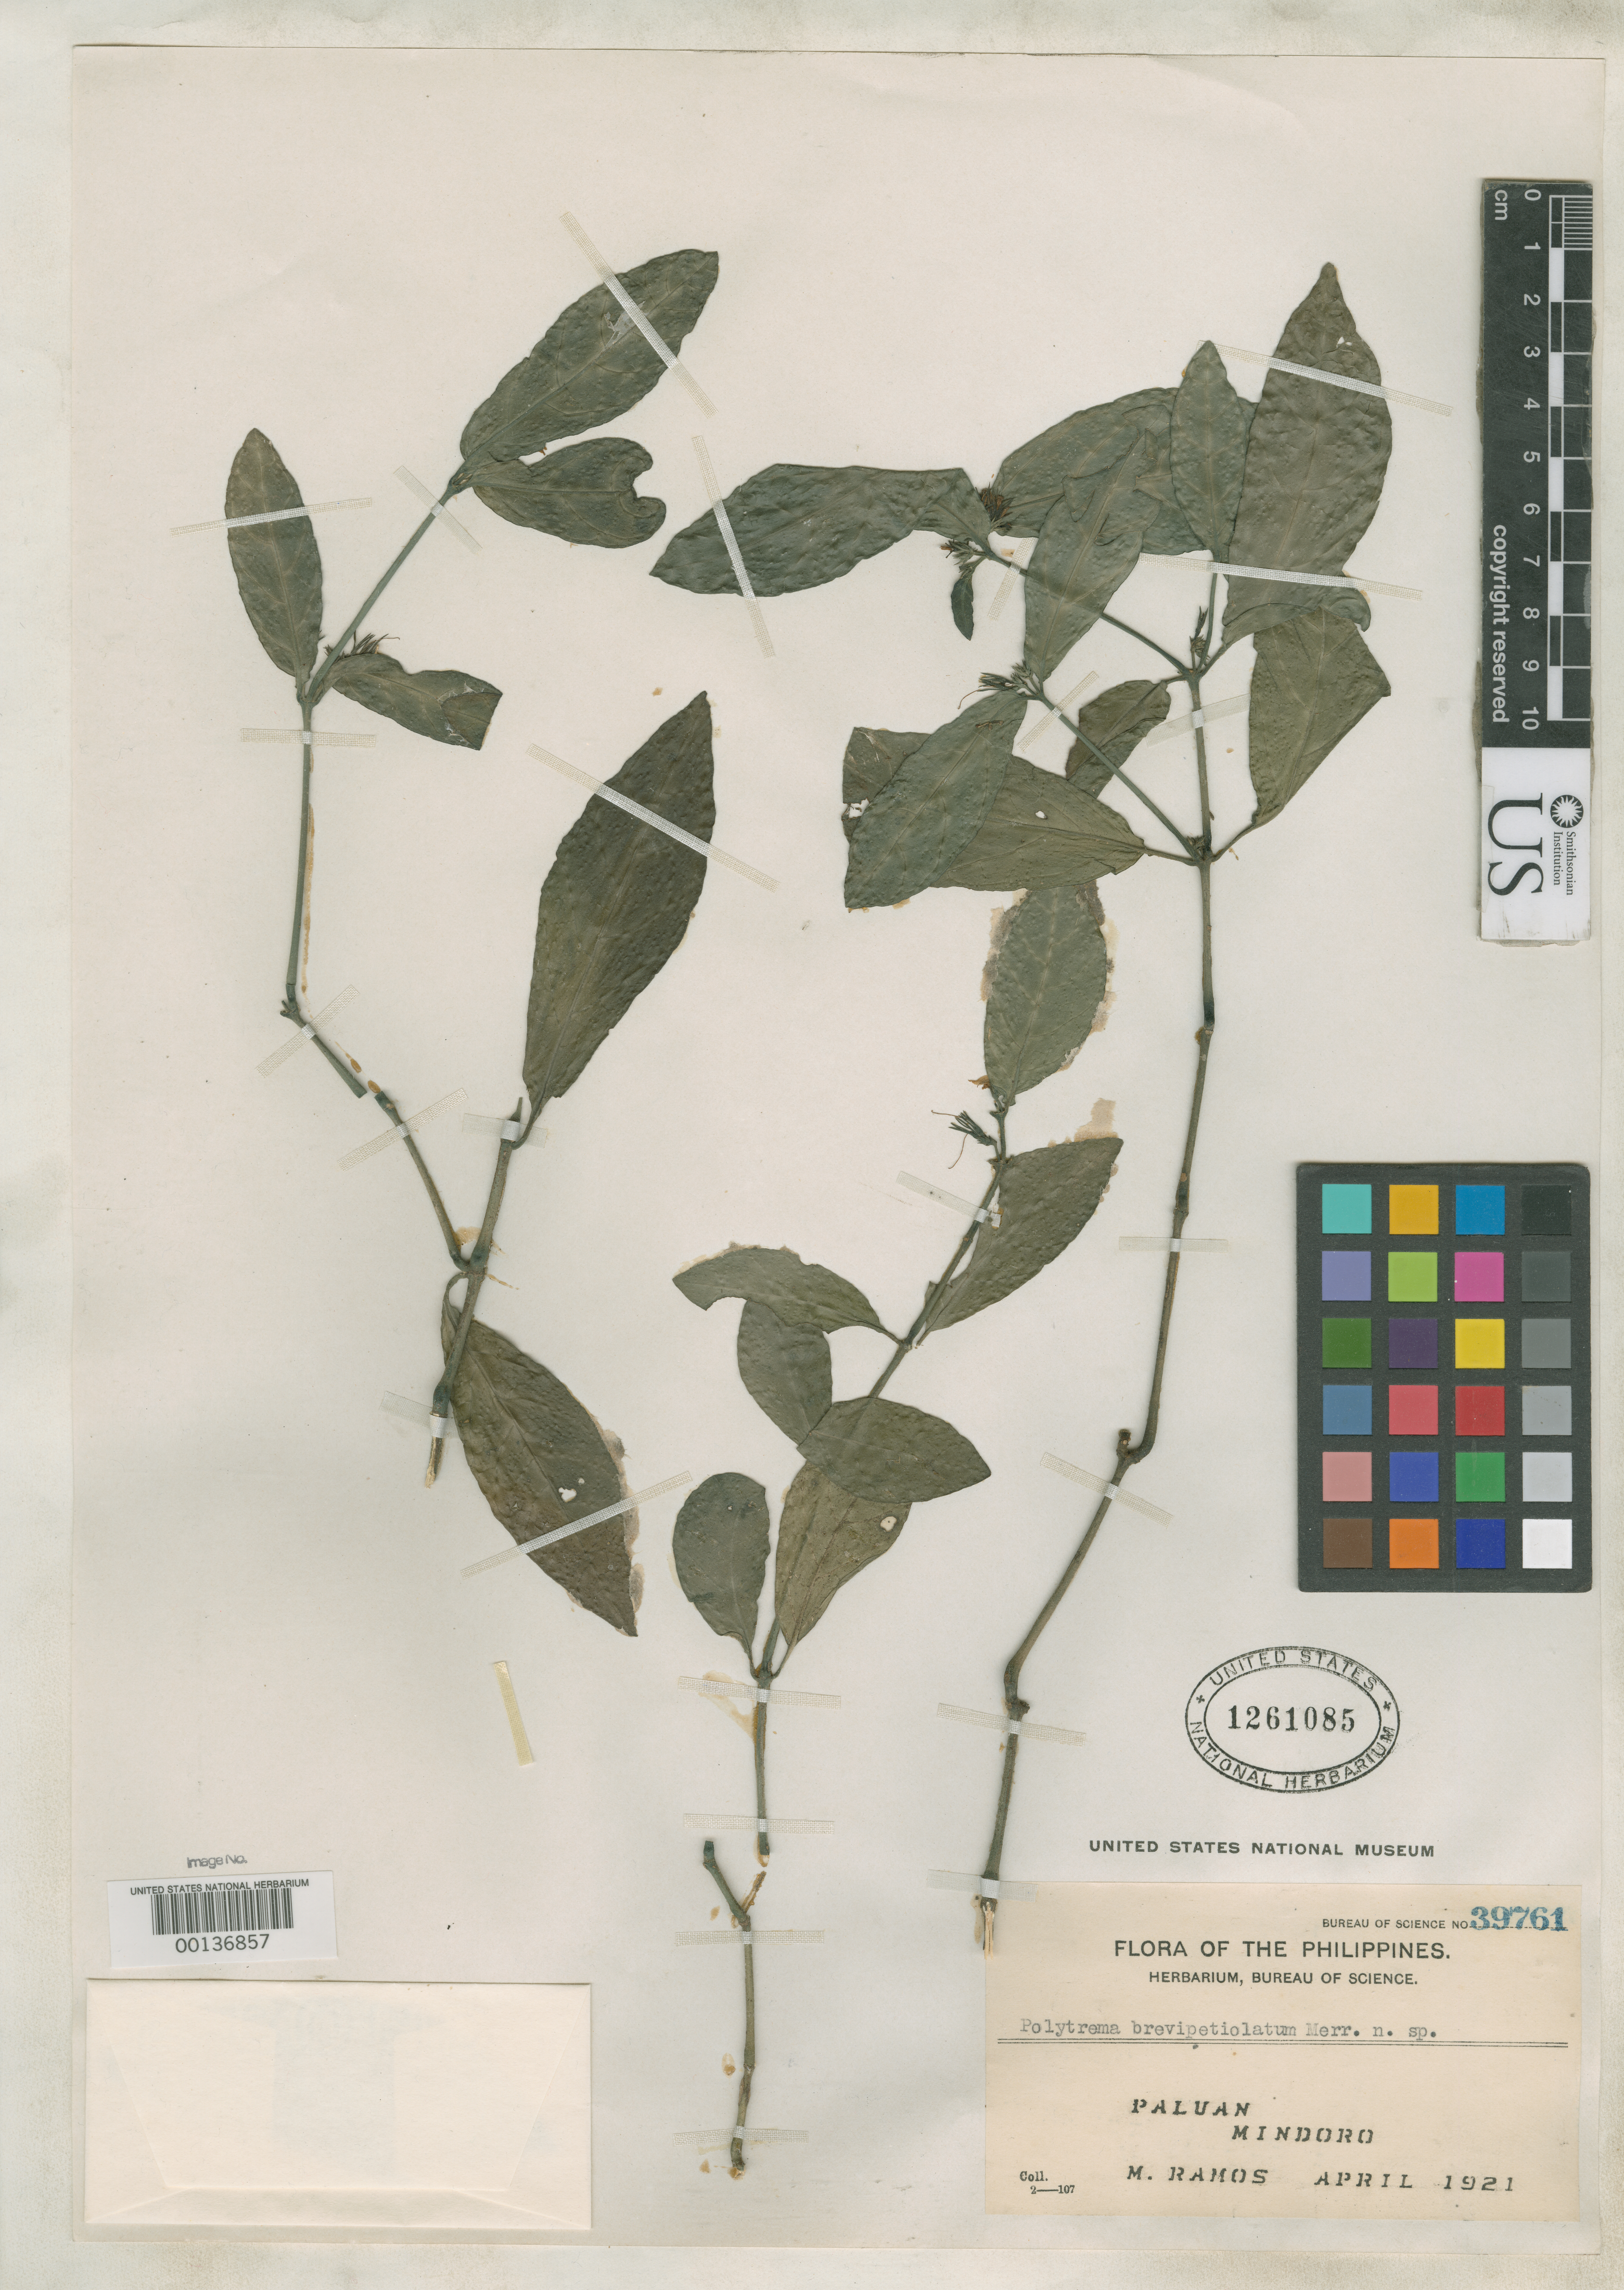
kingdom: Plantae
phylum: Tracheophyta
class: Magnoliopsida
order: Lamiales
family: Acanthaceae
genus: Hallieracantha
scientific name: Hallieracantha brevipetiolata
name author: Merr.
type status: Isosyntype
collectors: M. Ramos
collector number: Bur. Sci. 39761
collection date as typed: Apr 1921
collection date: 1921-04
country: Philippines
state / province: Mimaropa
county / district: Mindoro Occidental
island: Mindoro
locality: Paluan.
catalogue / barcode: US 1261085